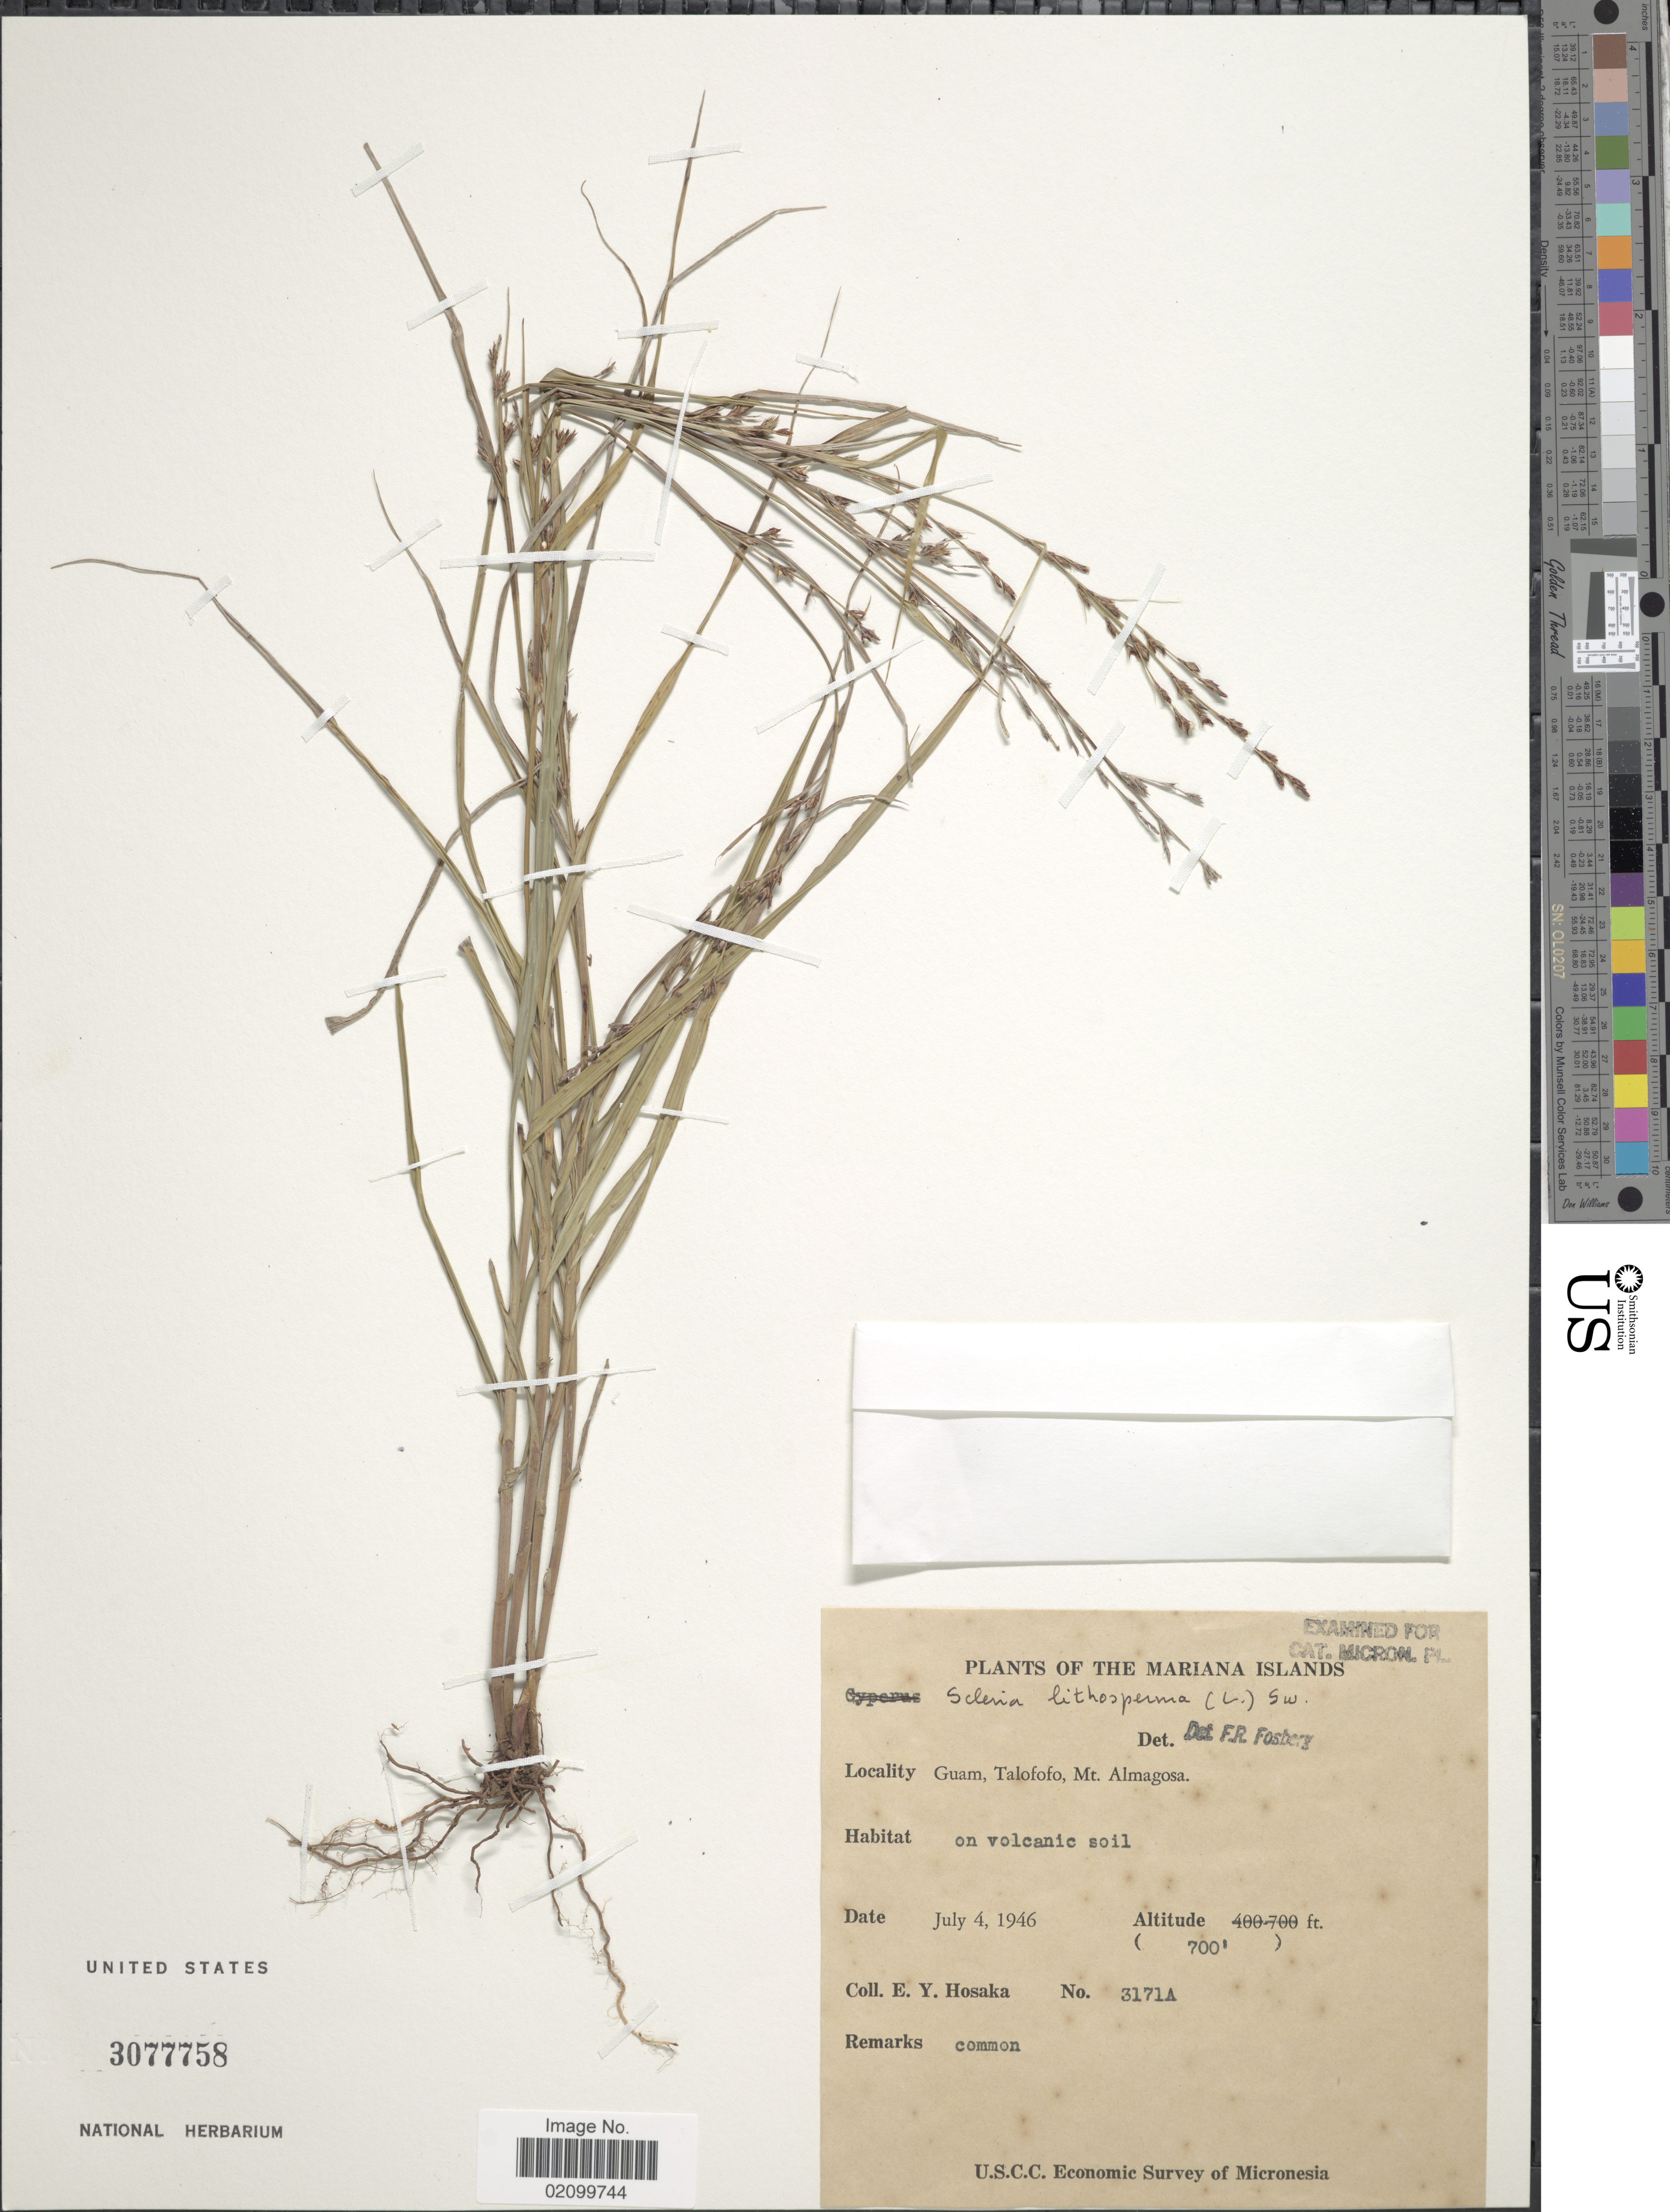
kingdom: Plantae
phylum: Tracheophyta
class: Liliopsida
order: Poales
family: Cyperaceae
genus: Scleria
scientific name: Scleria lithosperma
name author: (L.) Sw.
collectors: E. Y. Hosaka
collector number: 3171A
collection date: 1946-07-04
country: Guam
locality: Mariana Islands. Guam, Talofofo, Mt. Almagosa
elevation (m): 213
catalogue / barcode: US 3077758